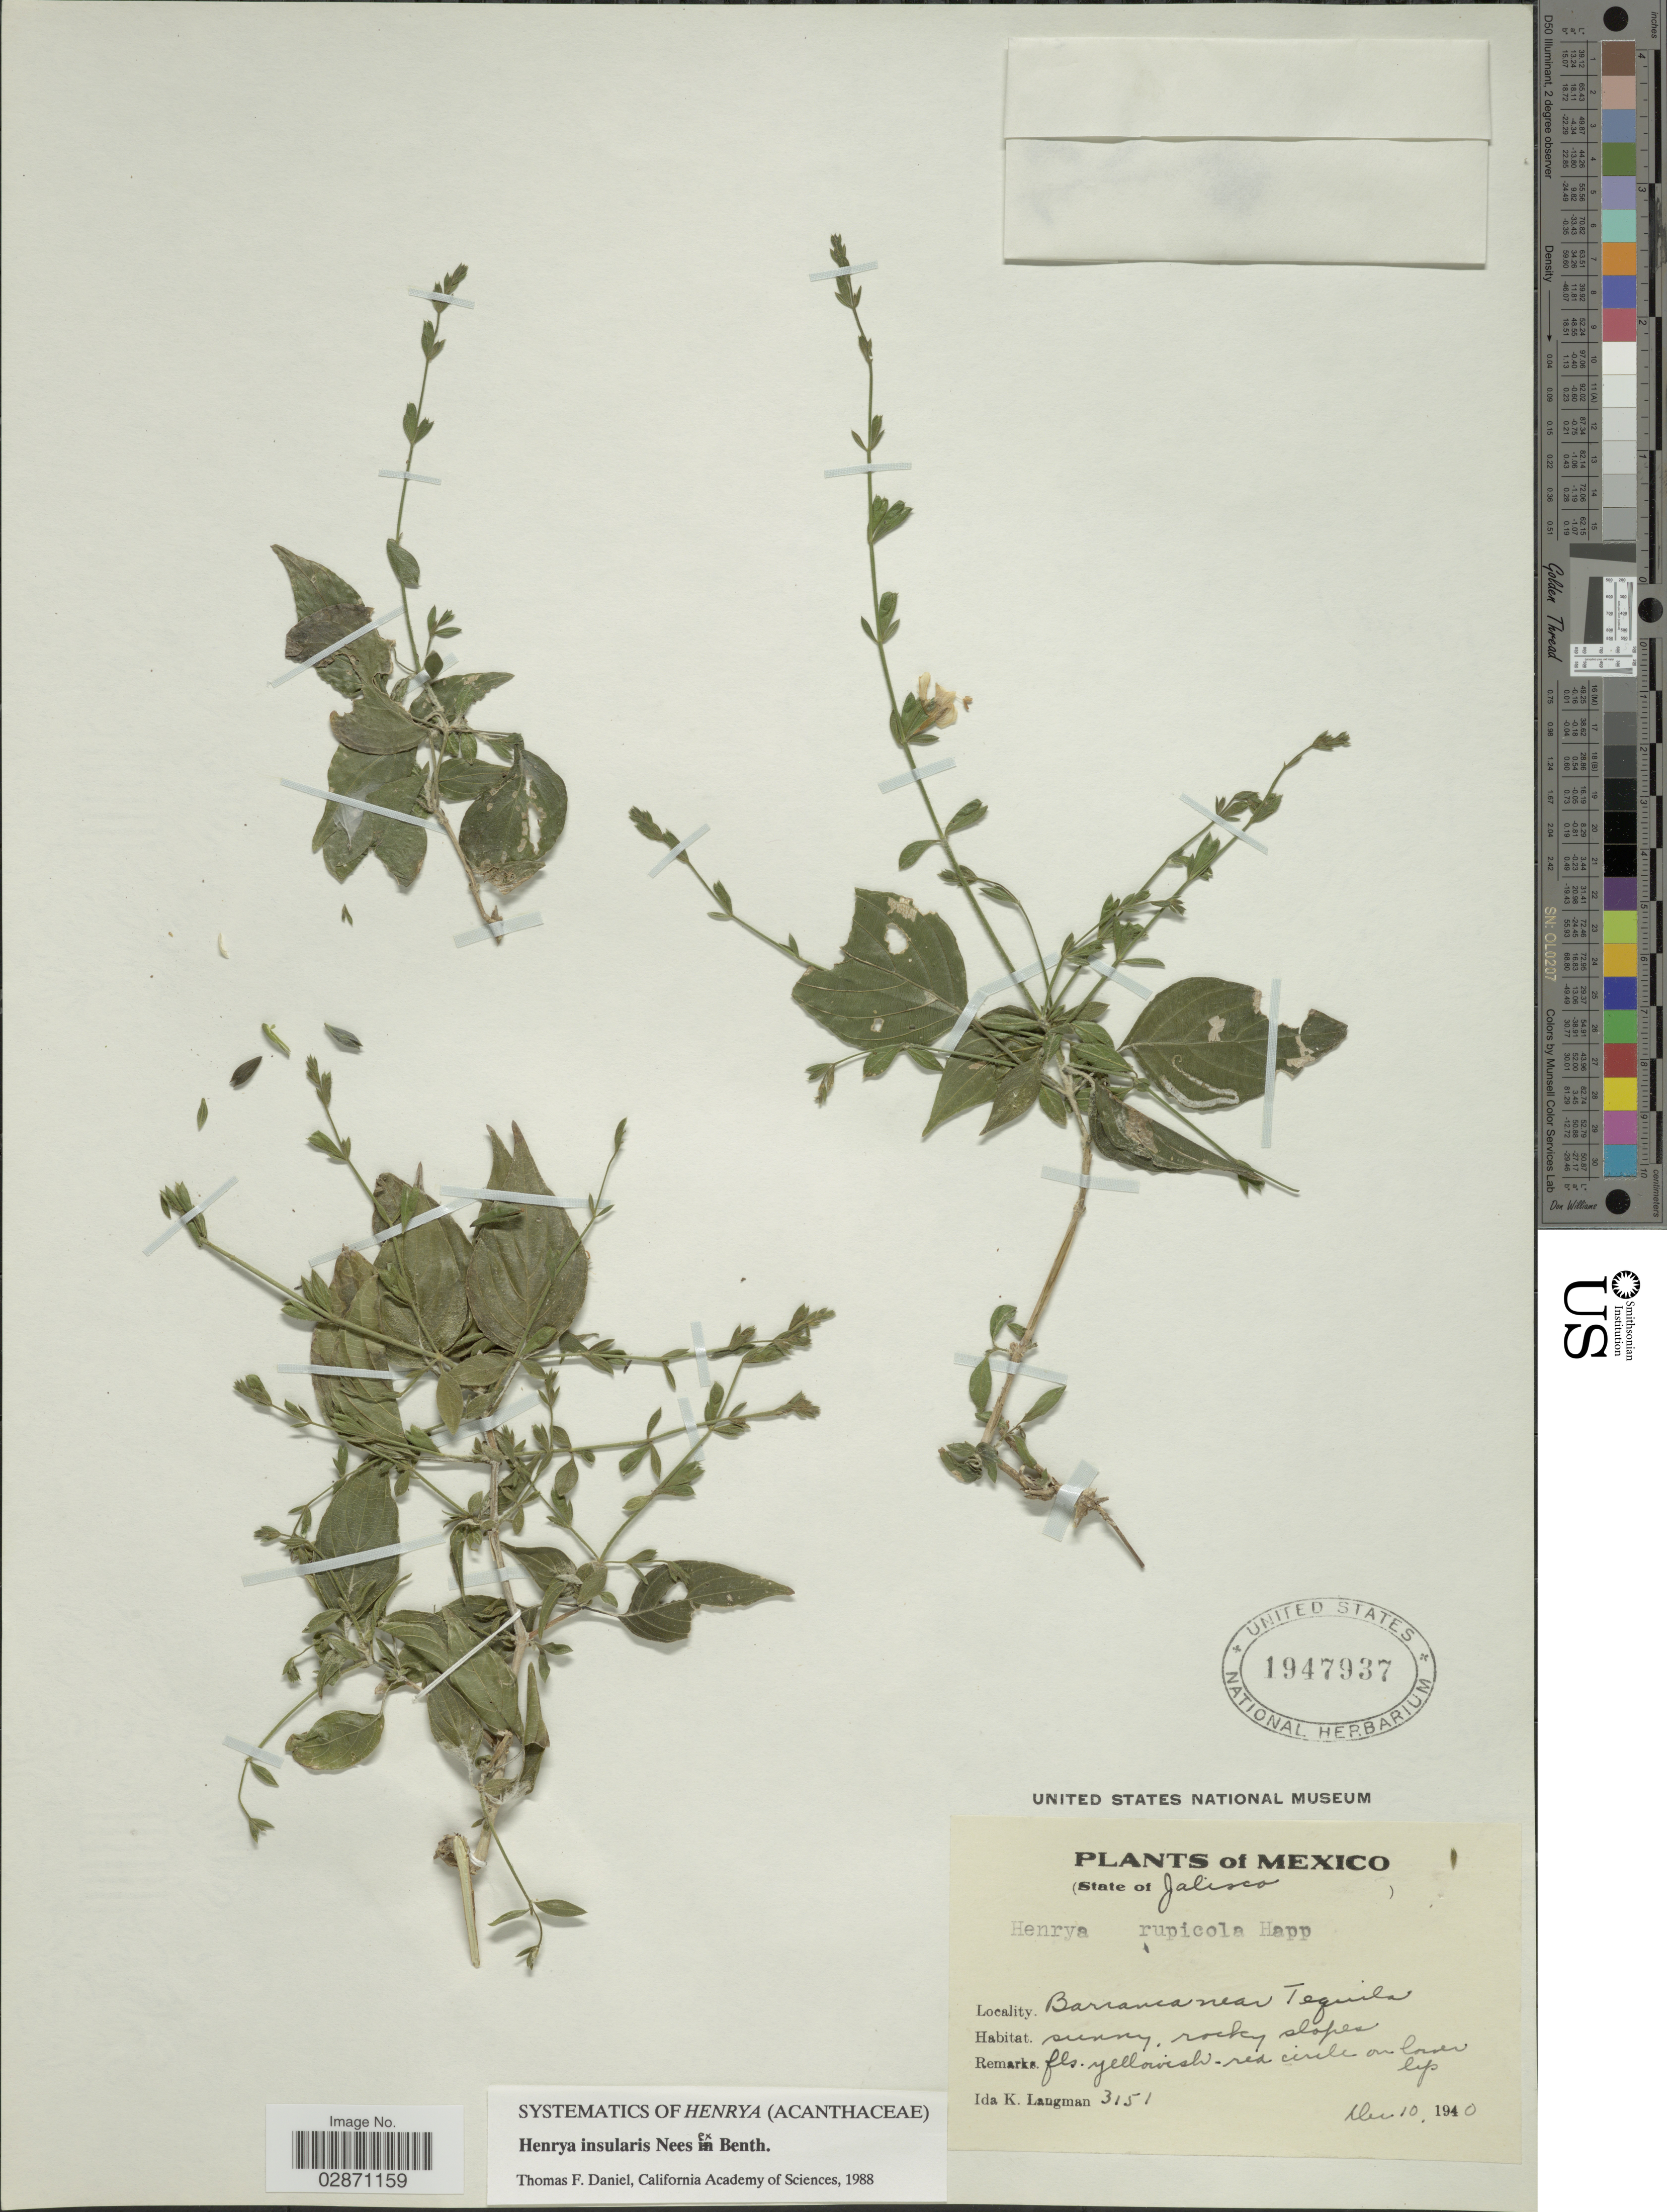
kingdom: Plantae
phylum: Tracheophyta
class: Magnoliopsida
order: Lamiales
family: Acanthaceae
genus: Henrya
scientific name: Henrya insularis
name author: Nees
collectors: I. K. Langman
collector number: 3151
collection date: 1940-12-10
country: Mexico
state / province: Jalisco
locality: Barranca near Tequila.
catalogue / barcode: US 1947937